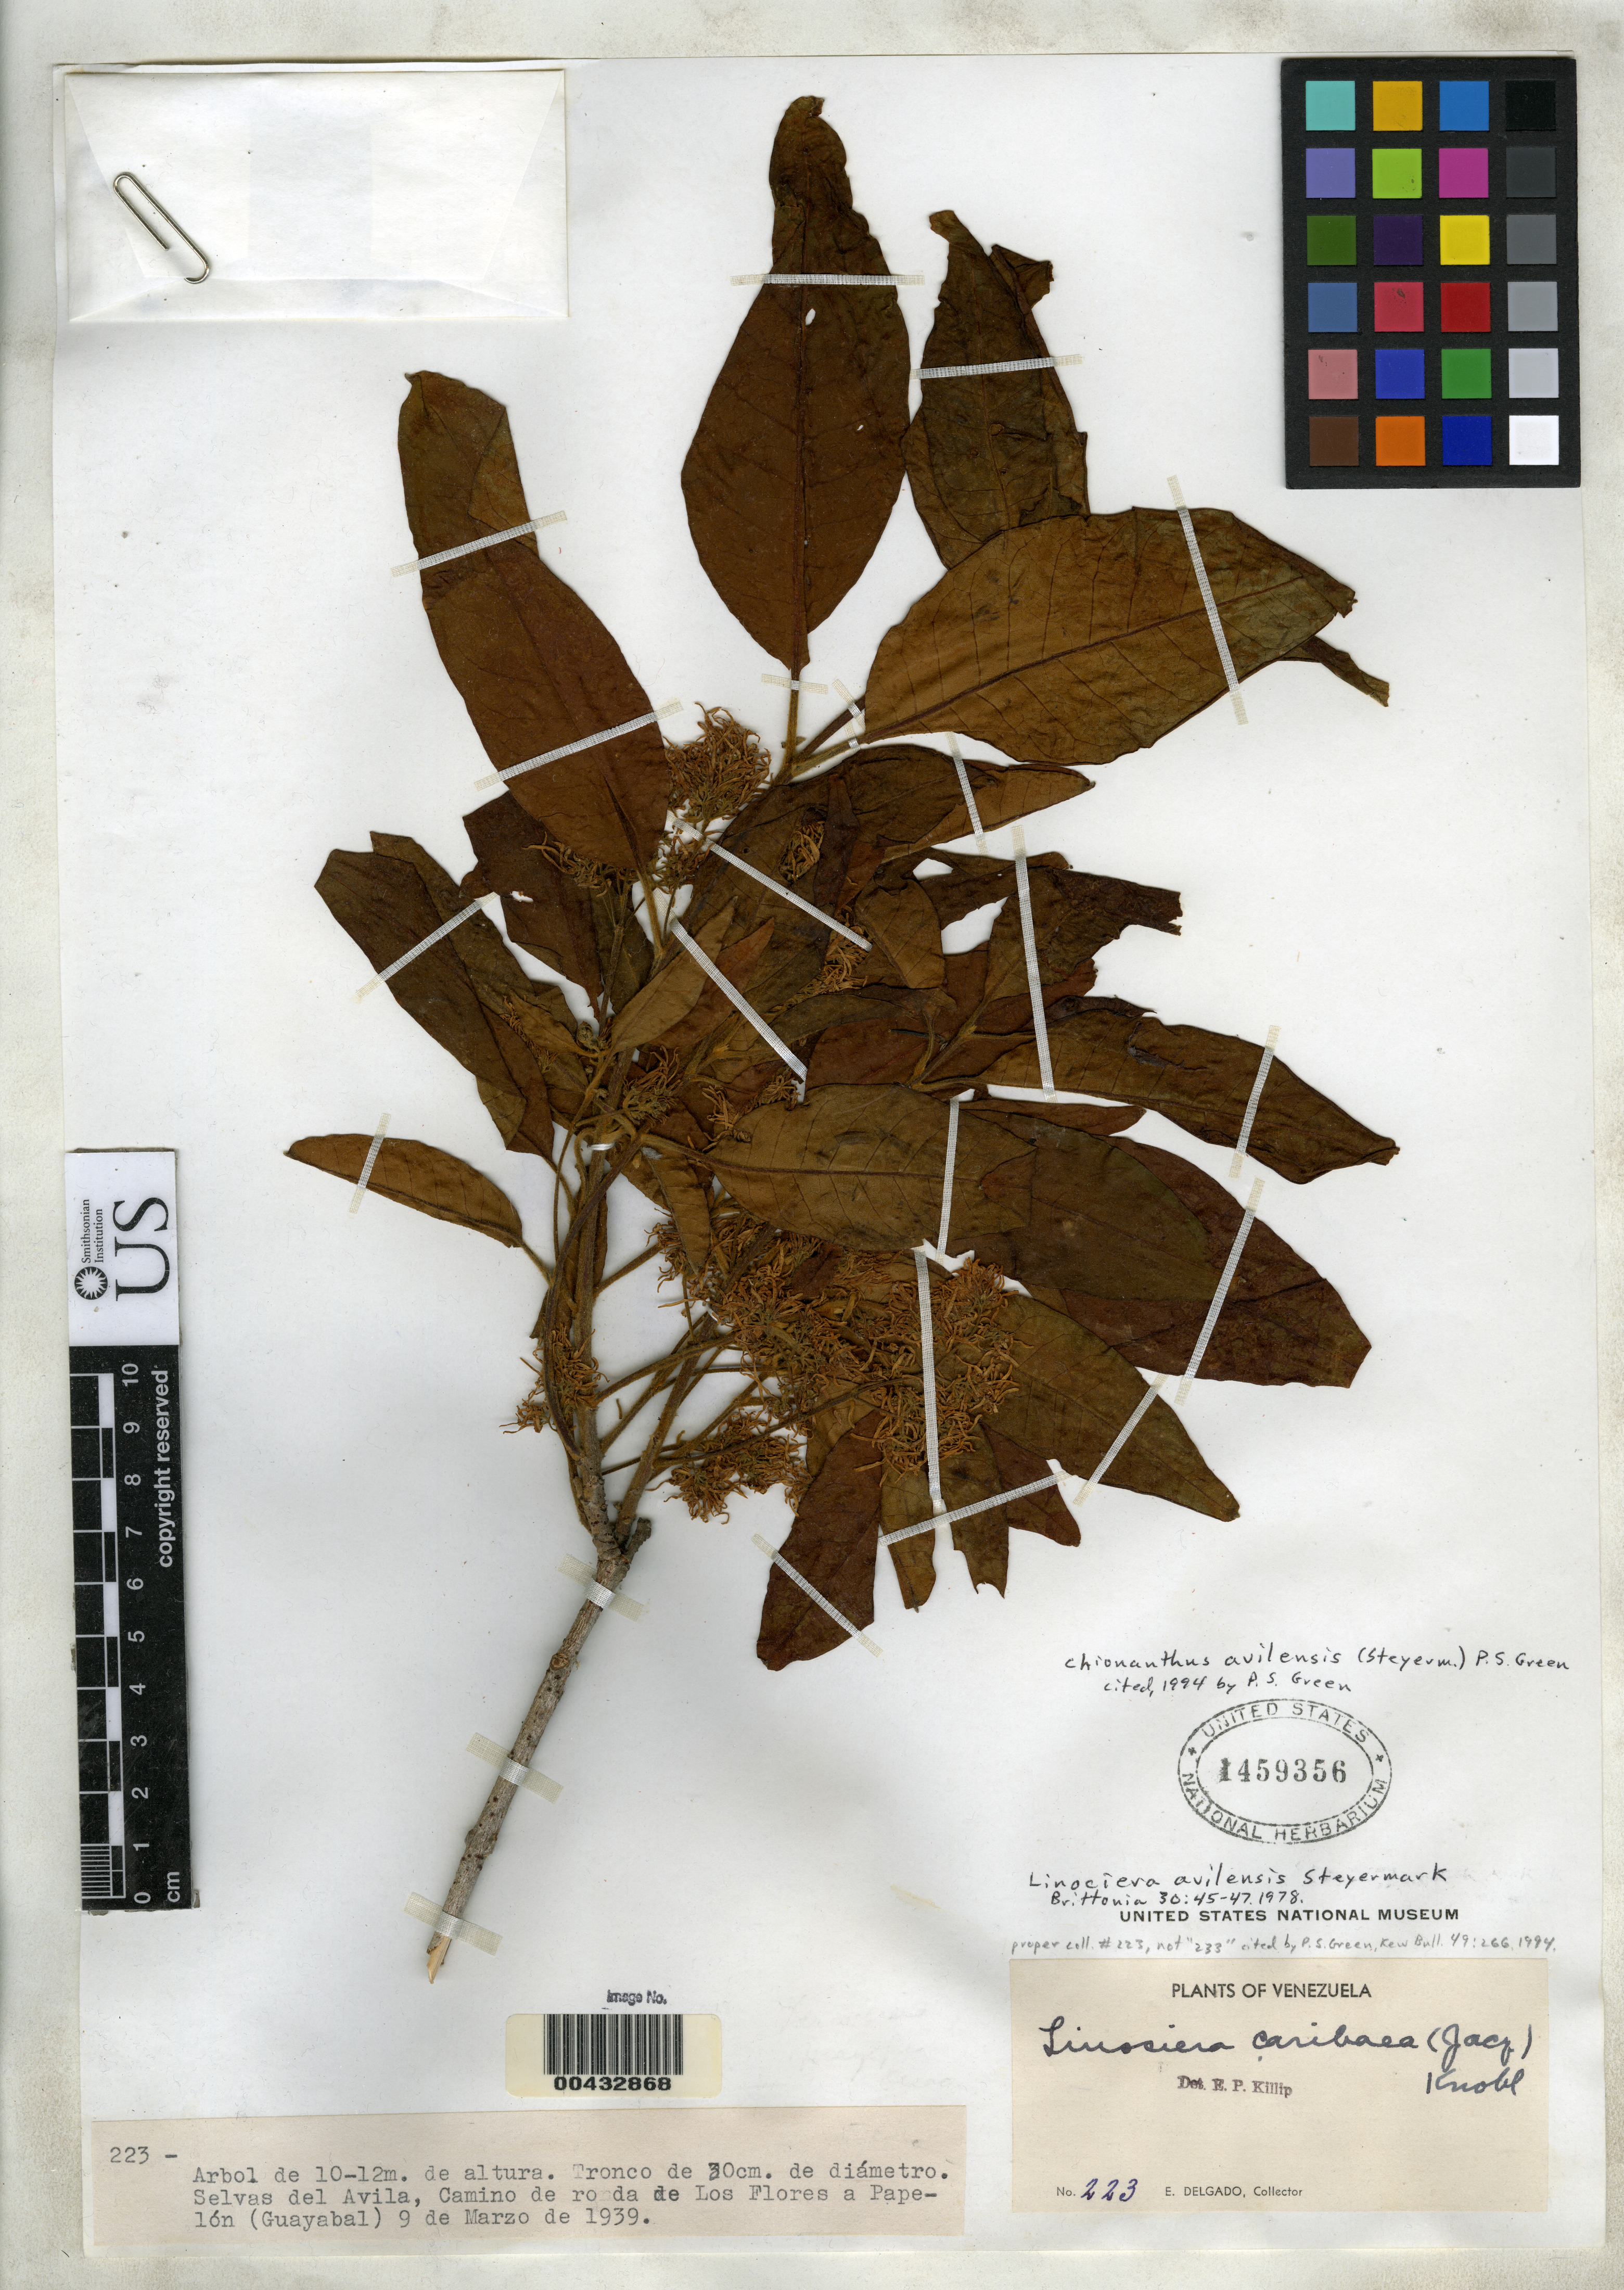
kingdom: Plantae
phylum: Tracheophyta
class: Magnoliopsida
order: Lamiales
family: Oleaceae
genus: Linociera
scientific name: Linociera avilensis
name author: Steyerm.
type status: Isotype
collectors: E. Delgado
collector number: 223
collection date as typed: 09 Mar 1939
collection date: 1939-03-09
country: Venezuela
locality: Selvas del Avila, camino de Ronda de Los Flores a Papelon (Guayabal).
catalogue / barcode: US 1459356